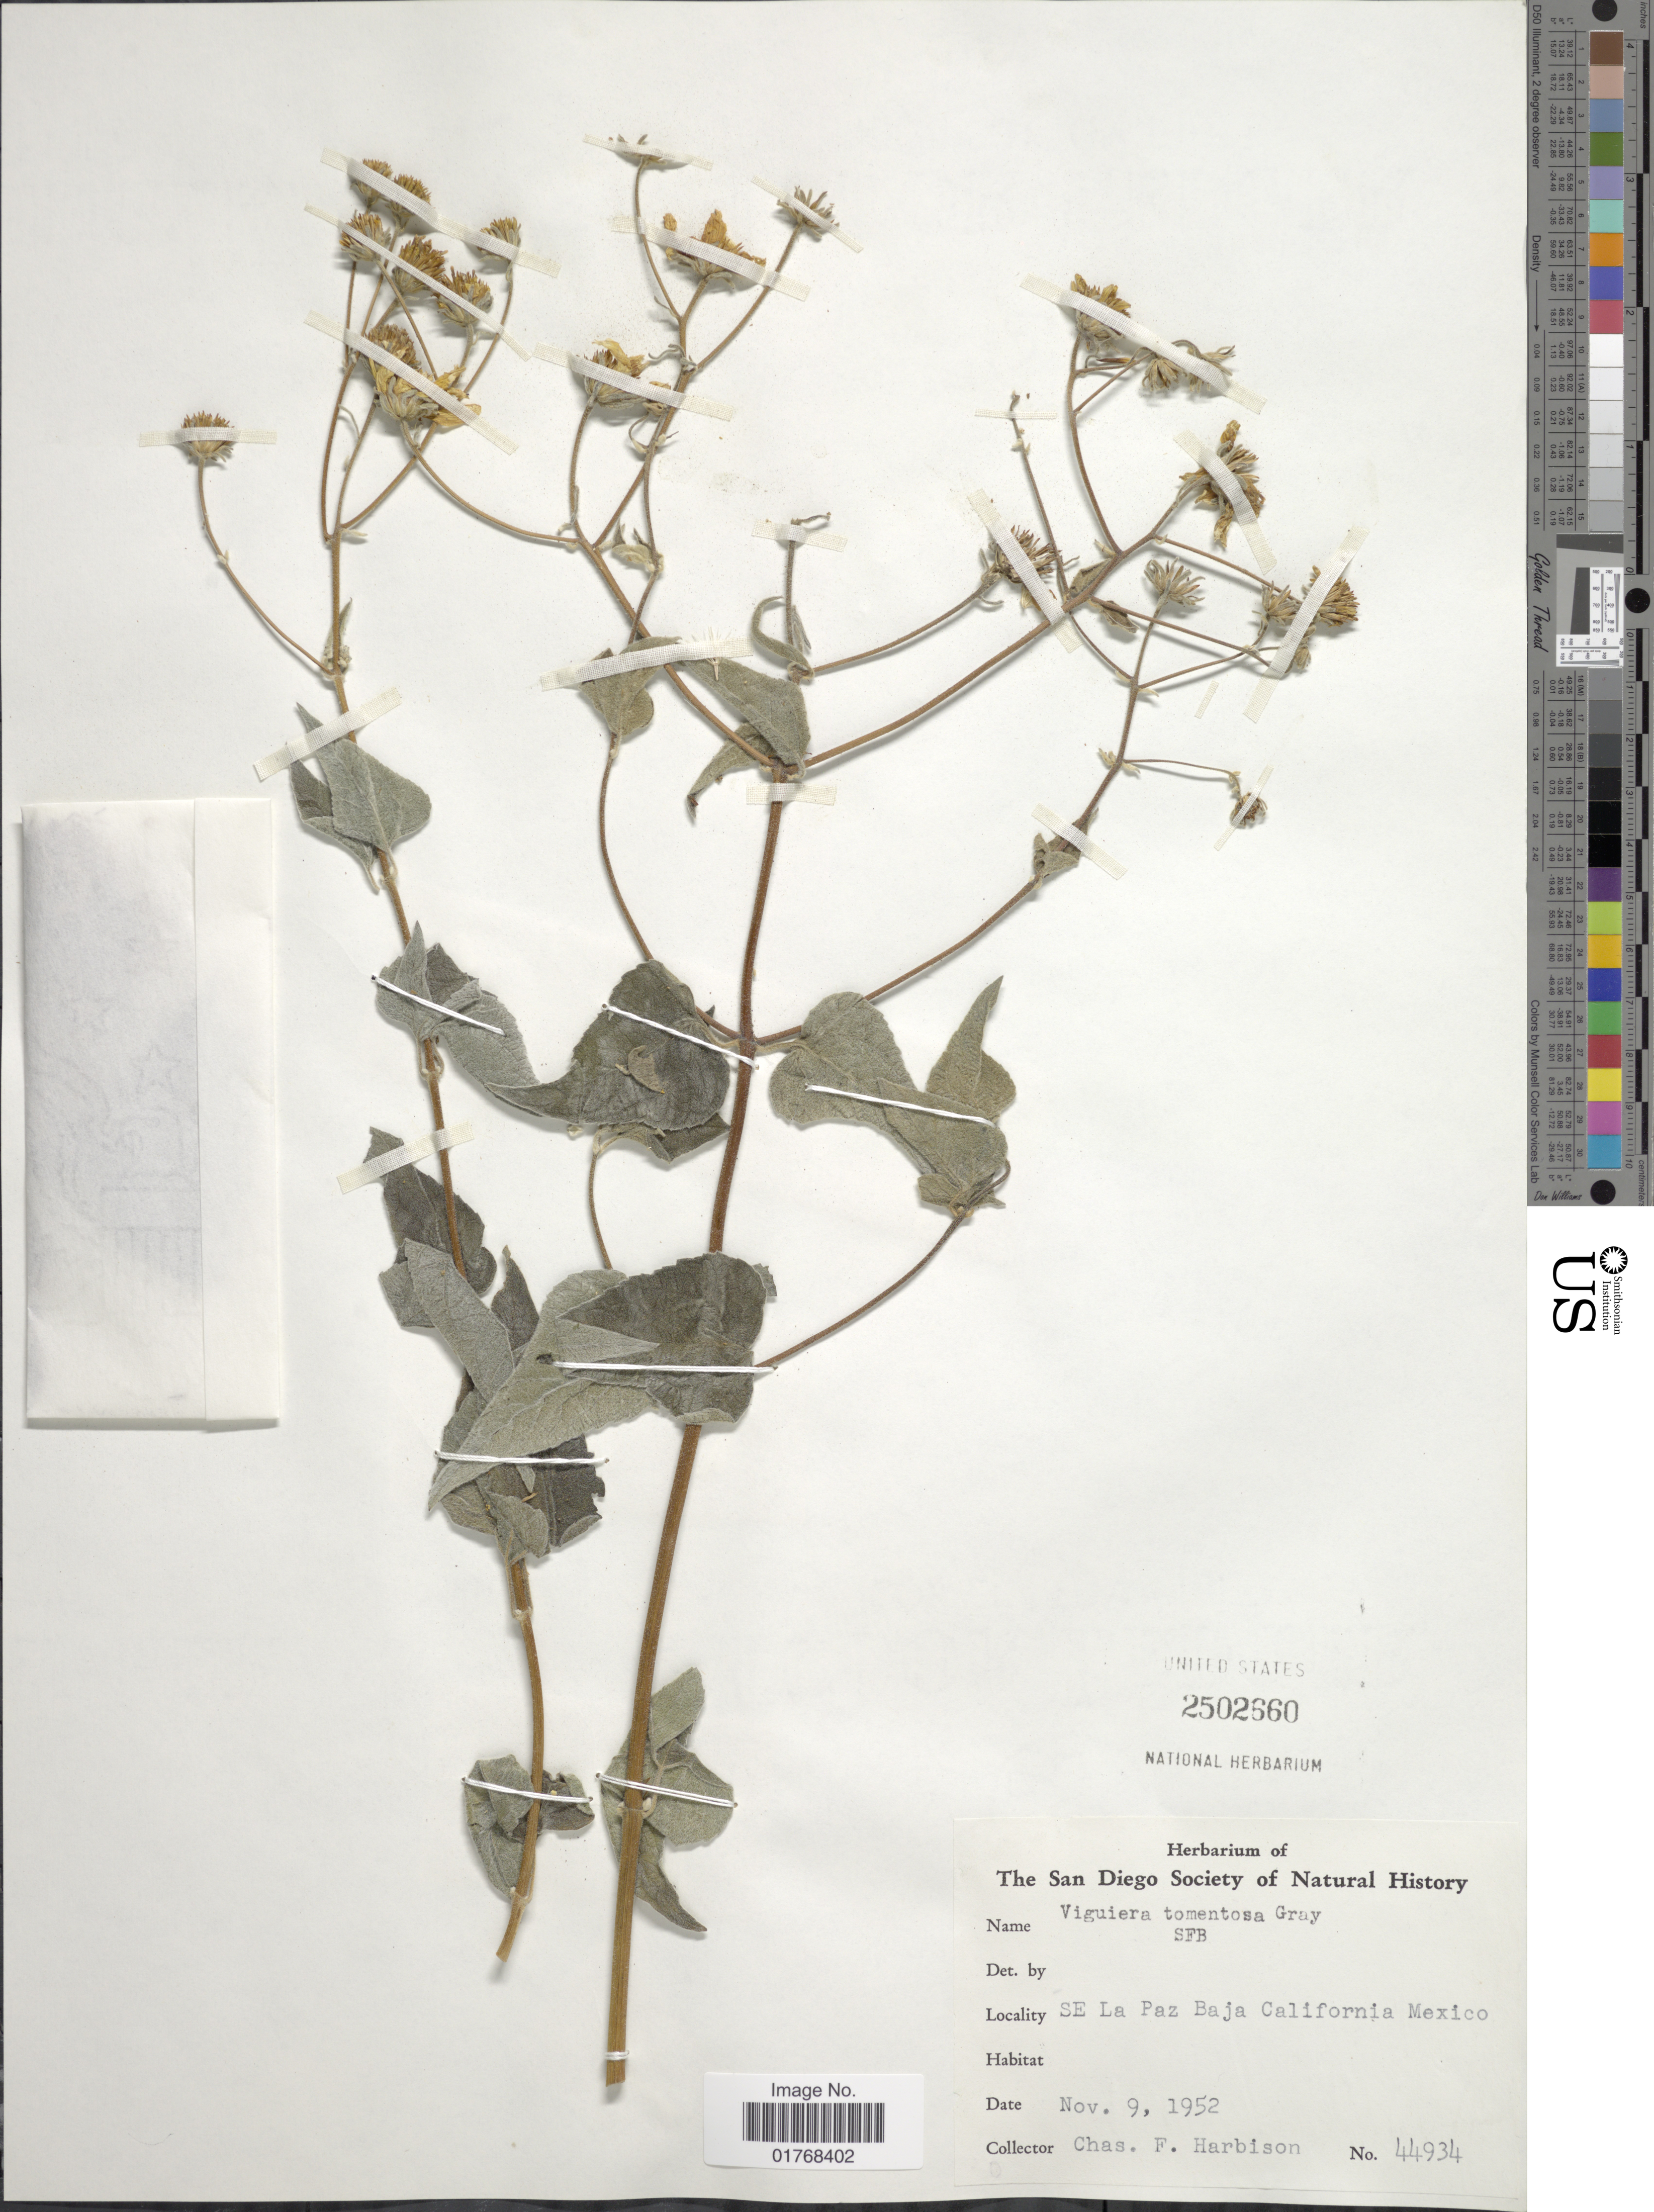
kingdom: Plantae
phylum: Tracheophyta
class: Magnoliopsida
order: Asterales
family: Asteraceae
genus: Viguiera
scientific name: Viguiera tomentosa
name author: A. Gray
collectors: C. F. Harbison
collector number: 44934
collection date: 1952-11-09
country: Mexico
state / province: Baja California Sur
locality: SE La Paz Baja California Mexico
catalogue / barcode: US 2502660